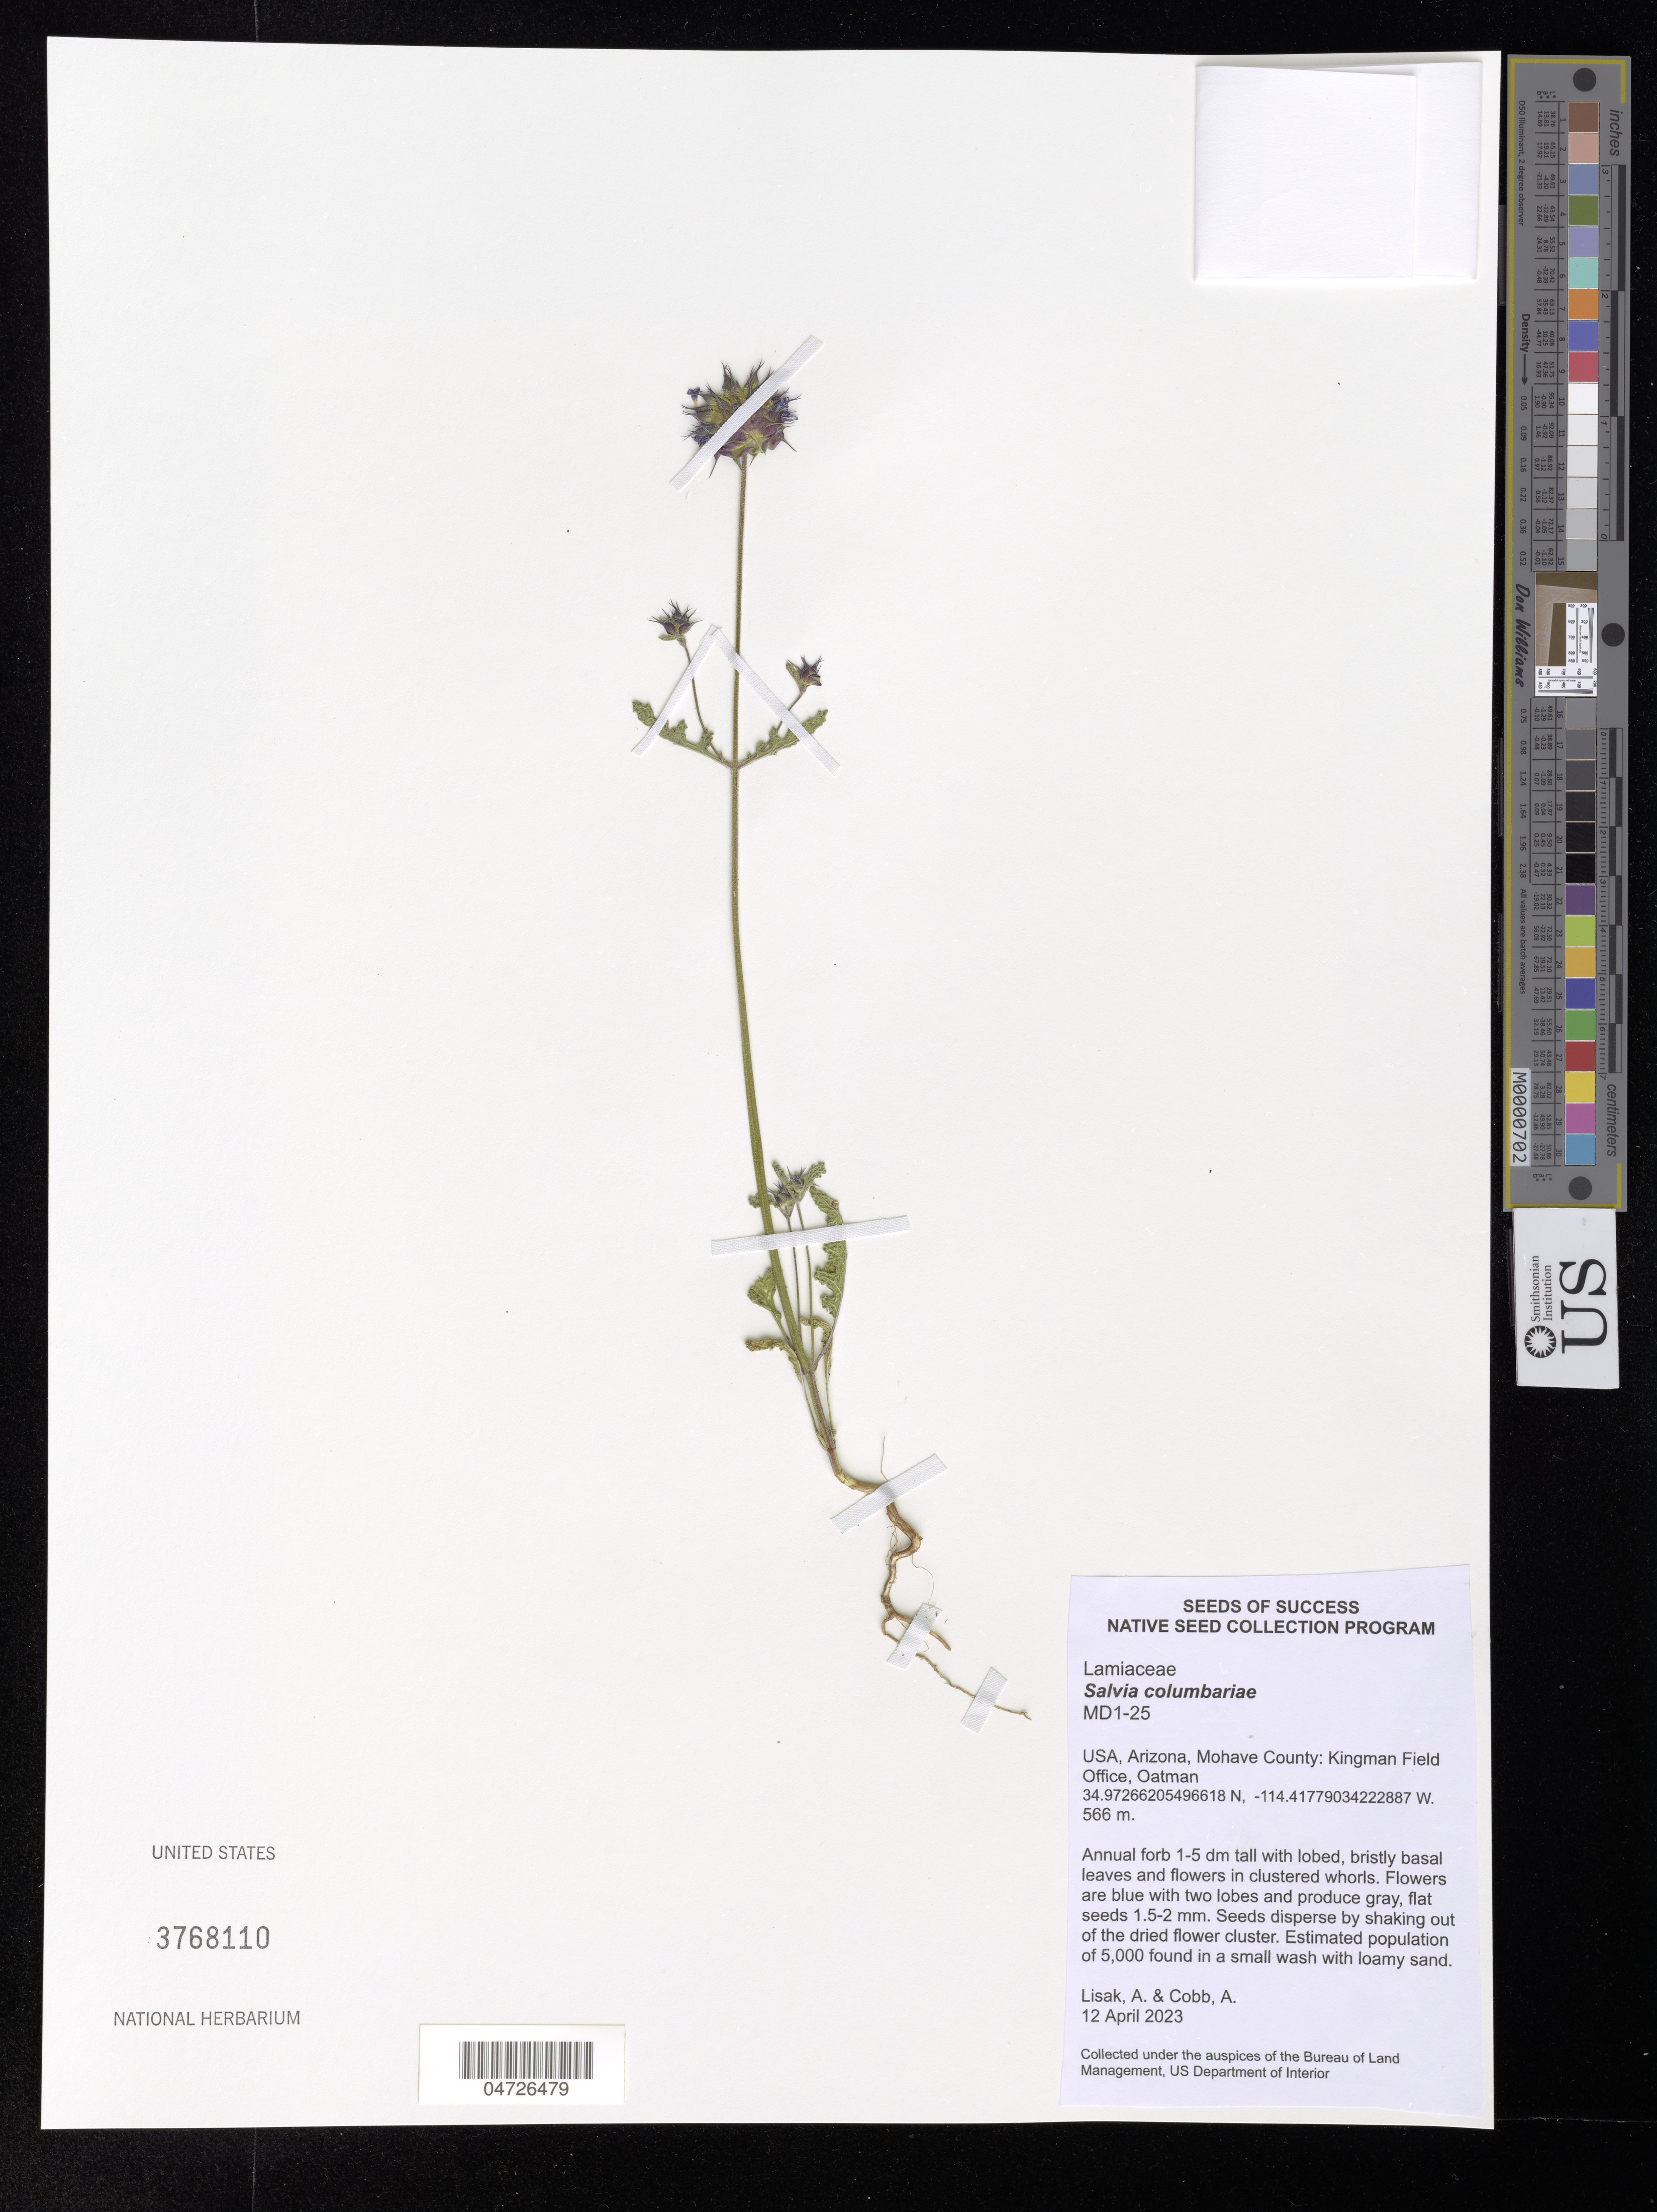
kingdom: Plantae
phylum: Tracheophyta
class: Magnoliopsida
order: Lamiales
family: Lamiaceae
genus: Salvia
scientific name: Salvia columbariae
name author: Benth.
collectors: A. Lisak & A. Cobb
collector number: MD1-25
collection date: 2023-04-12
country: United States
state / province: Arizona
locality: Mohave County: Kingman Field Office, Oatman.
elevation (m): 566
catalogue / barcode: US 3768110